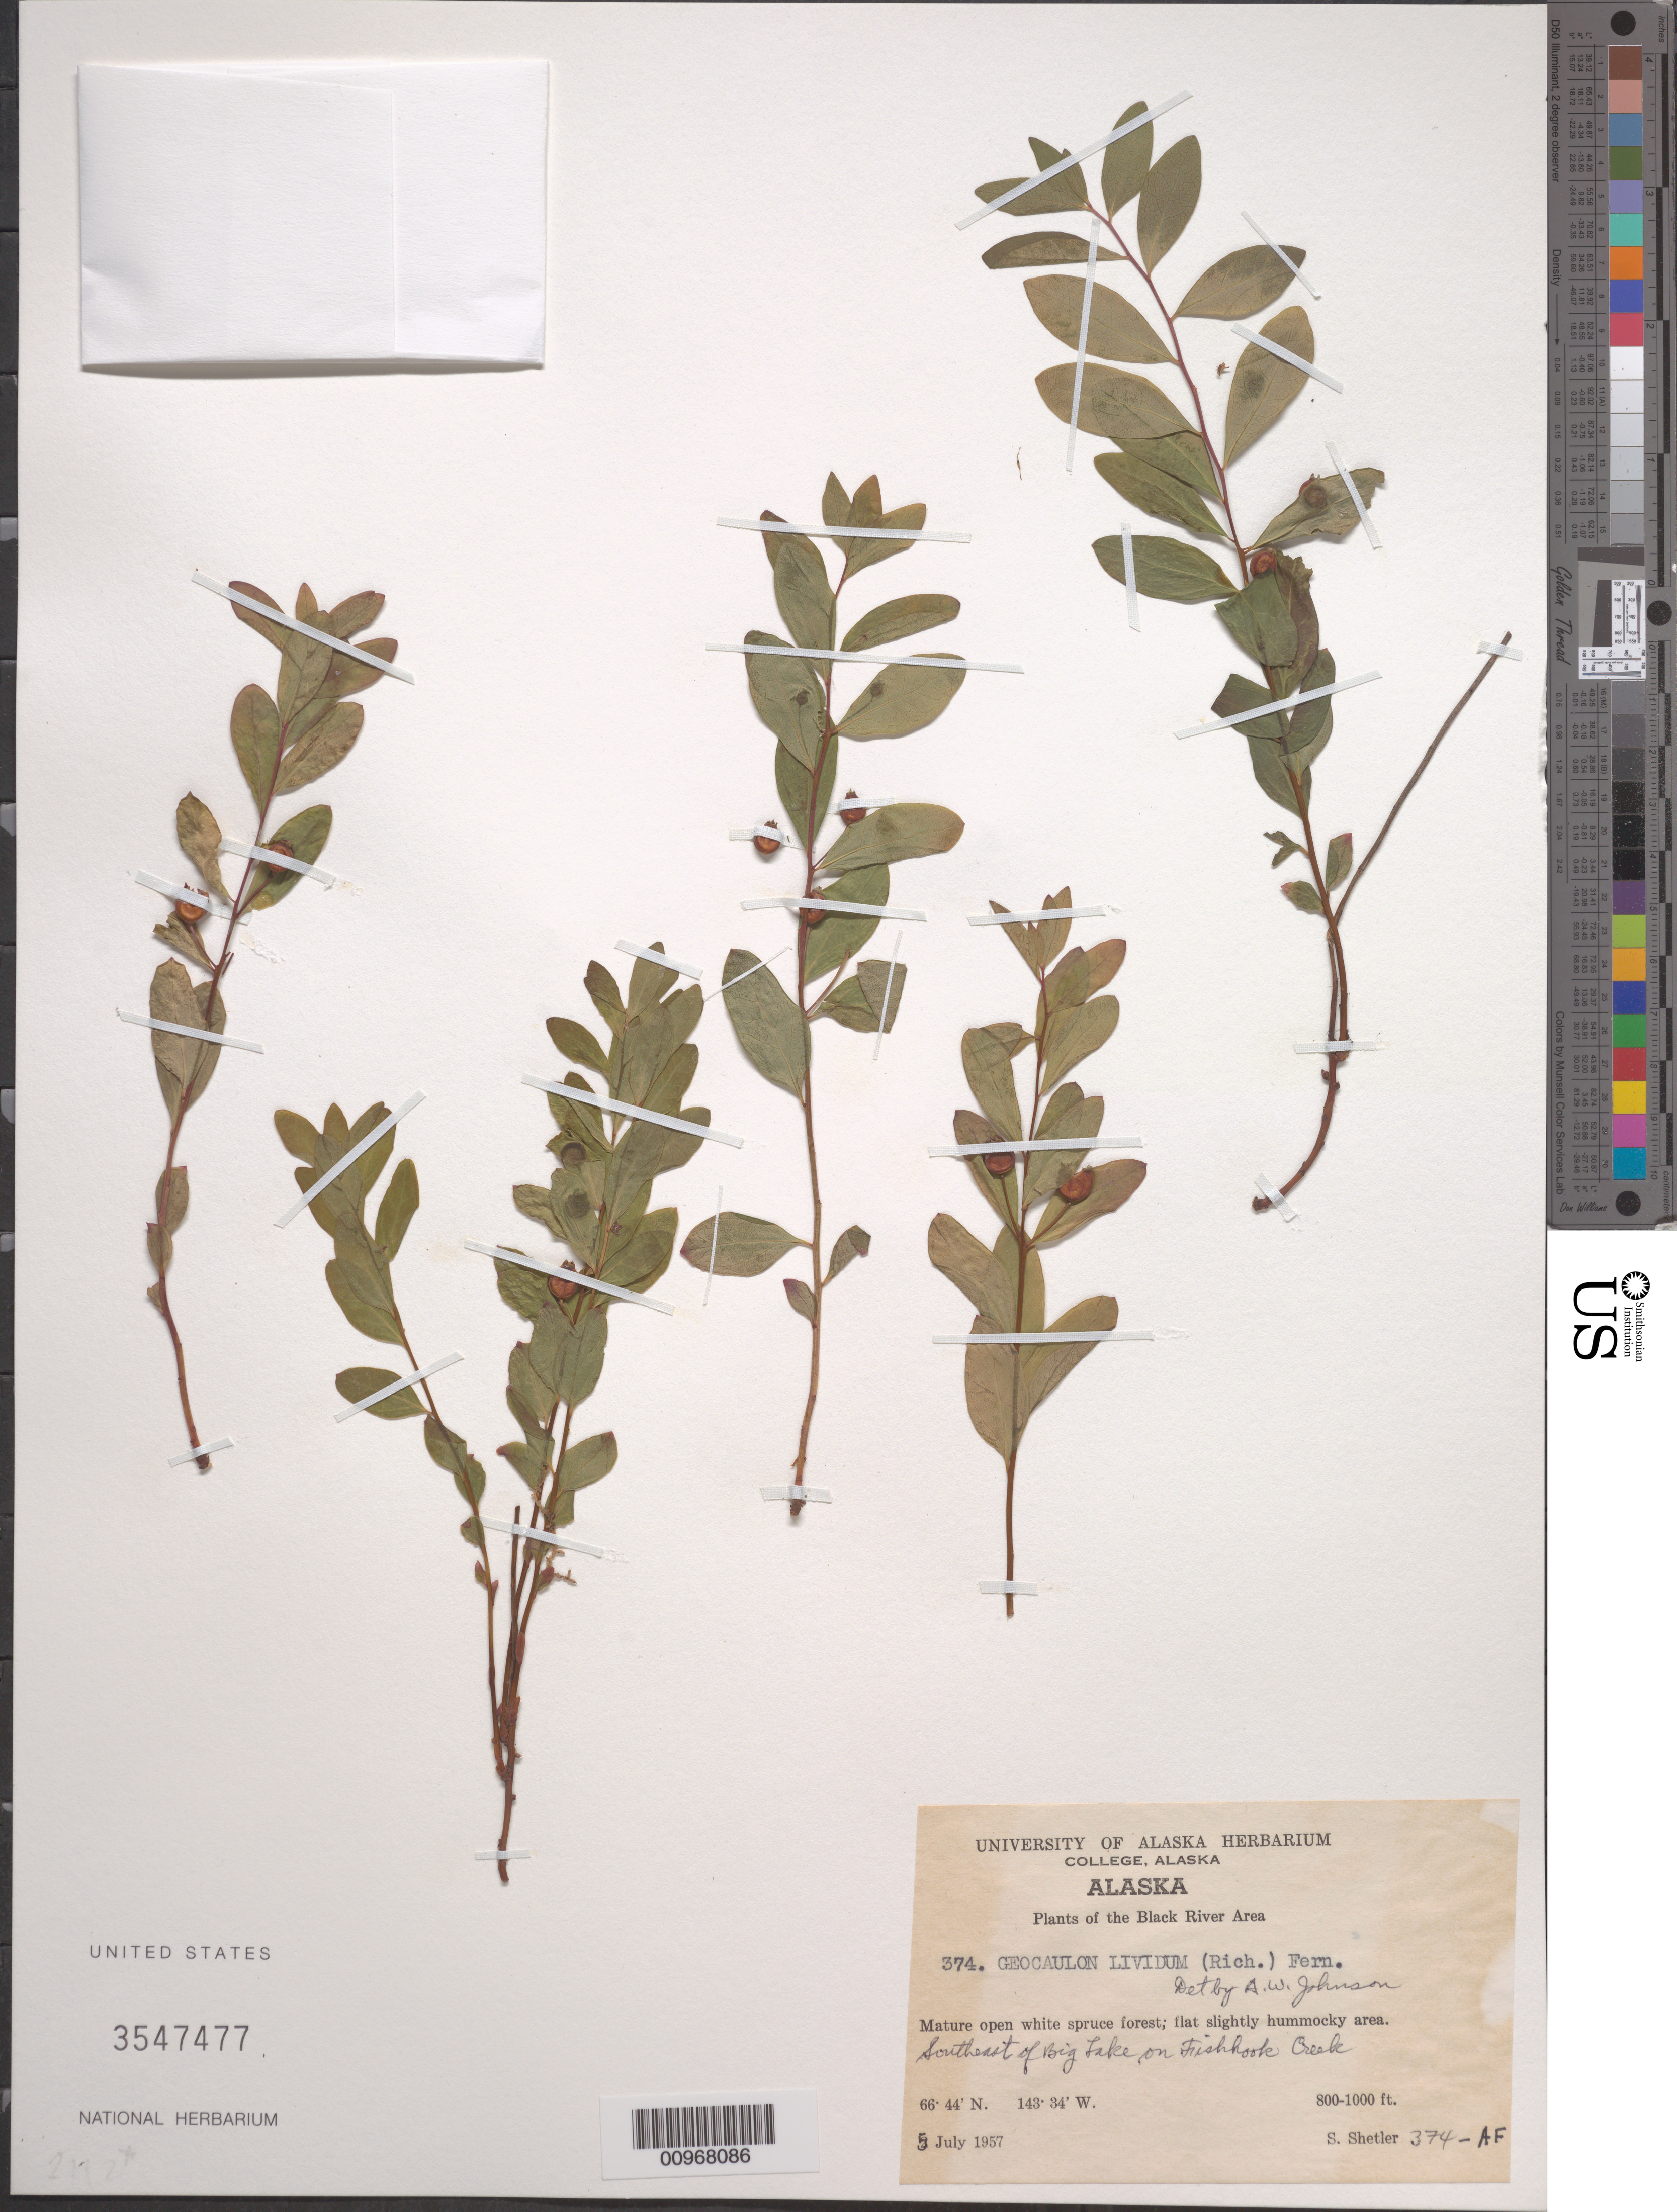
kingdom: Plantae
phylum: Tracheophyta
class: Magnoliopsida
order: Santalales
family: Comandraceae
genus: Geocaulon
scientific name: Geocaulon lividum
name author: (Richardson) Fernald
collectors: S. Shetler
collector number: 374-AF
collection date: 1957-07-05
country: United States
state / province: Alaska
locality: The Black River Area. Southeast of Big Lake on Fishhook Creek.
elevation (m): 244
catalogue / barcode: US 3547477